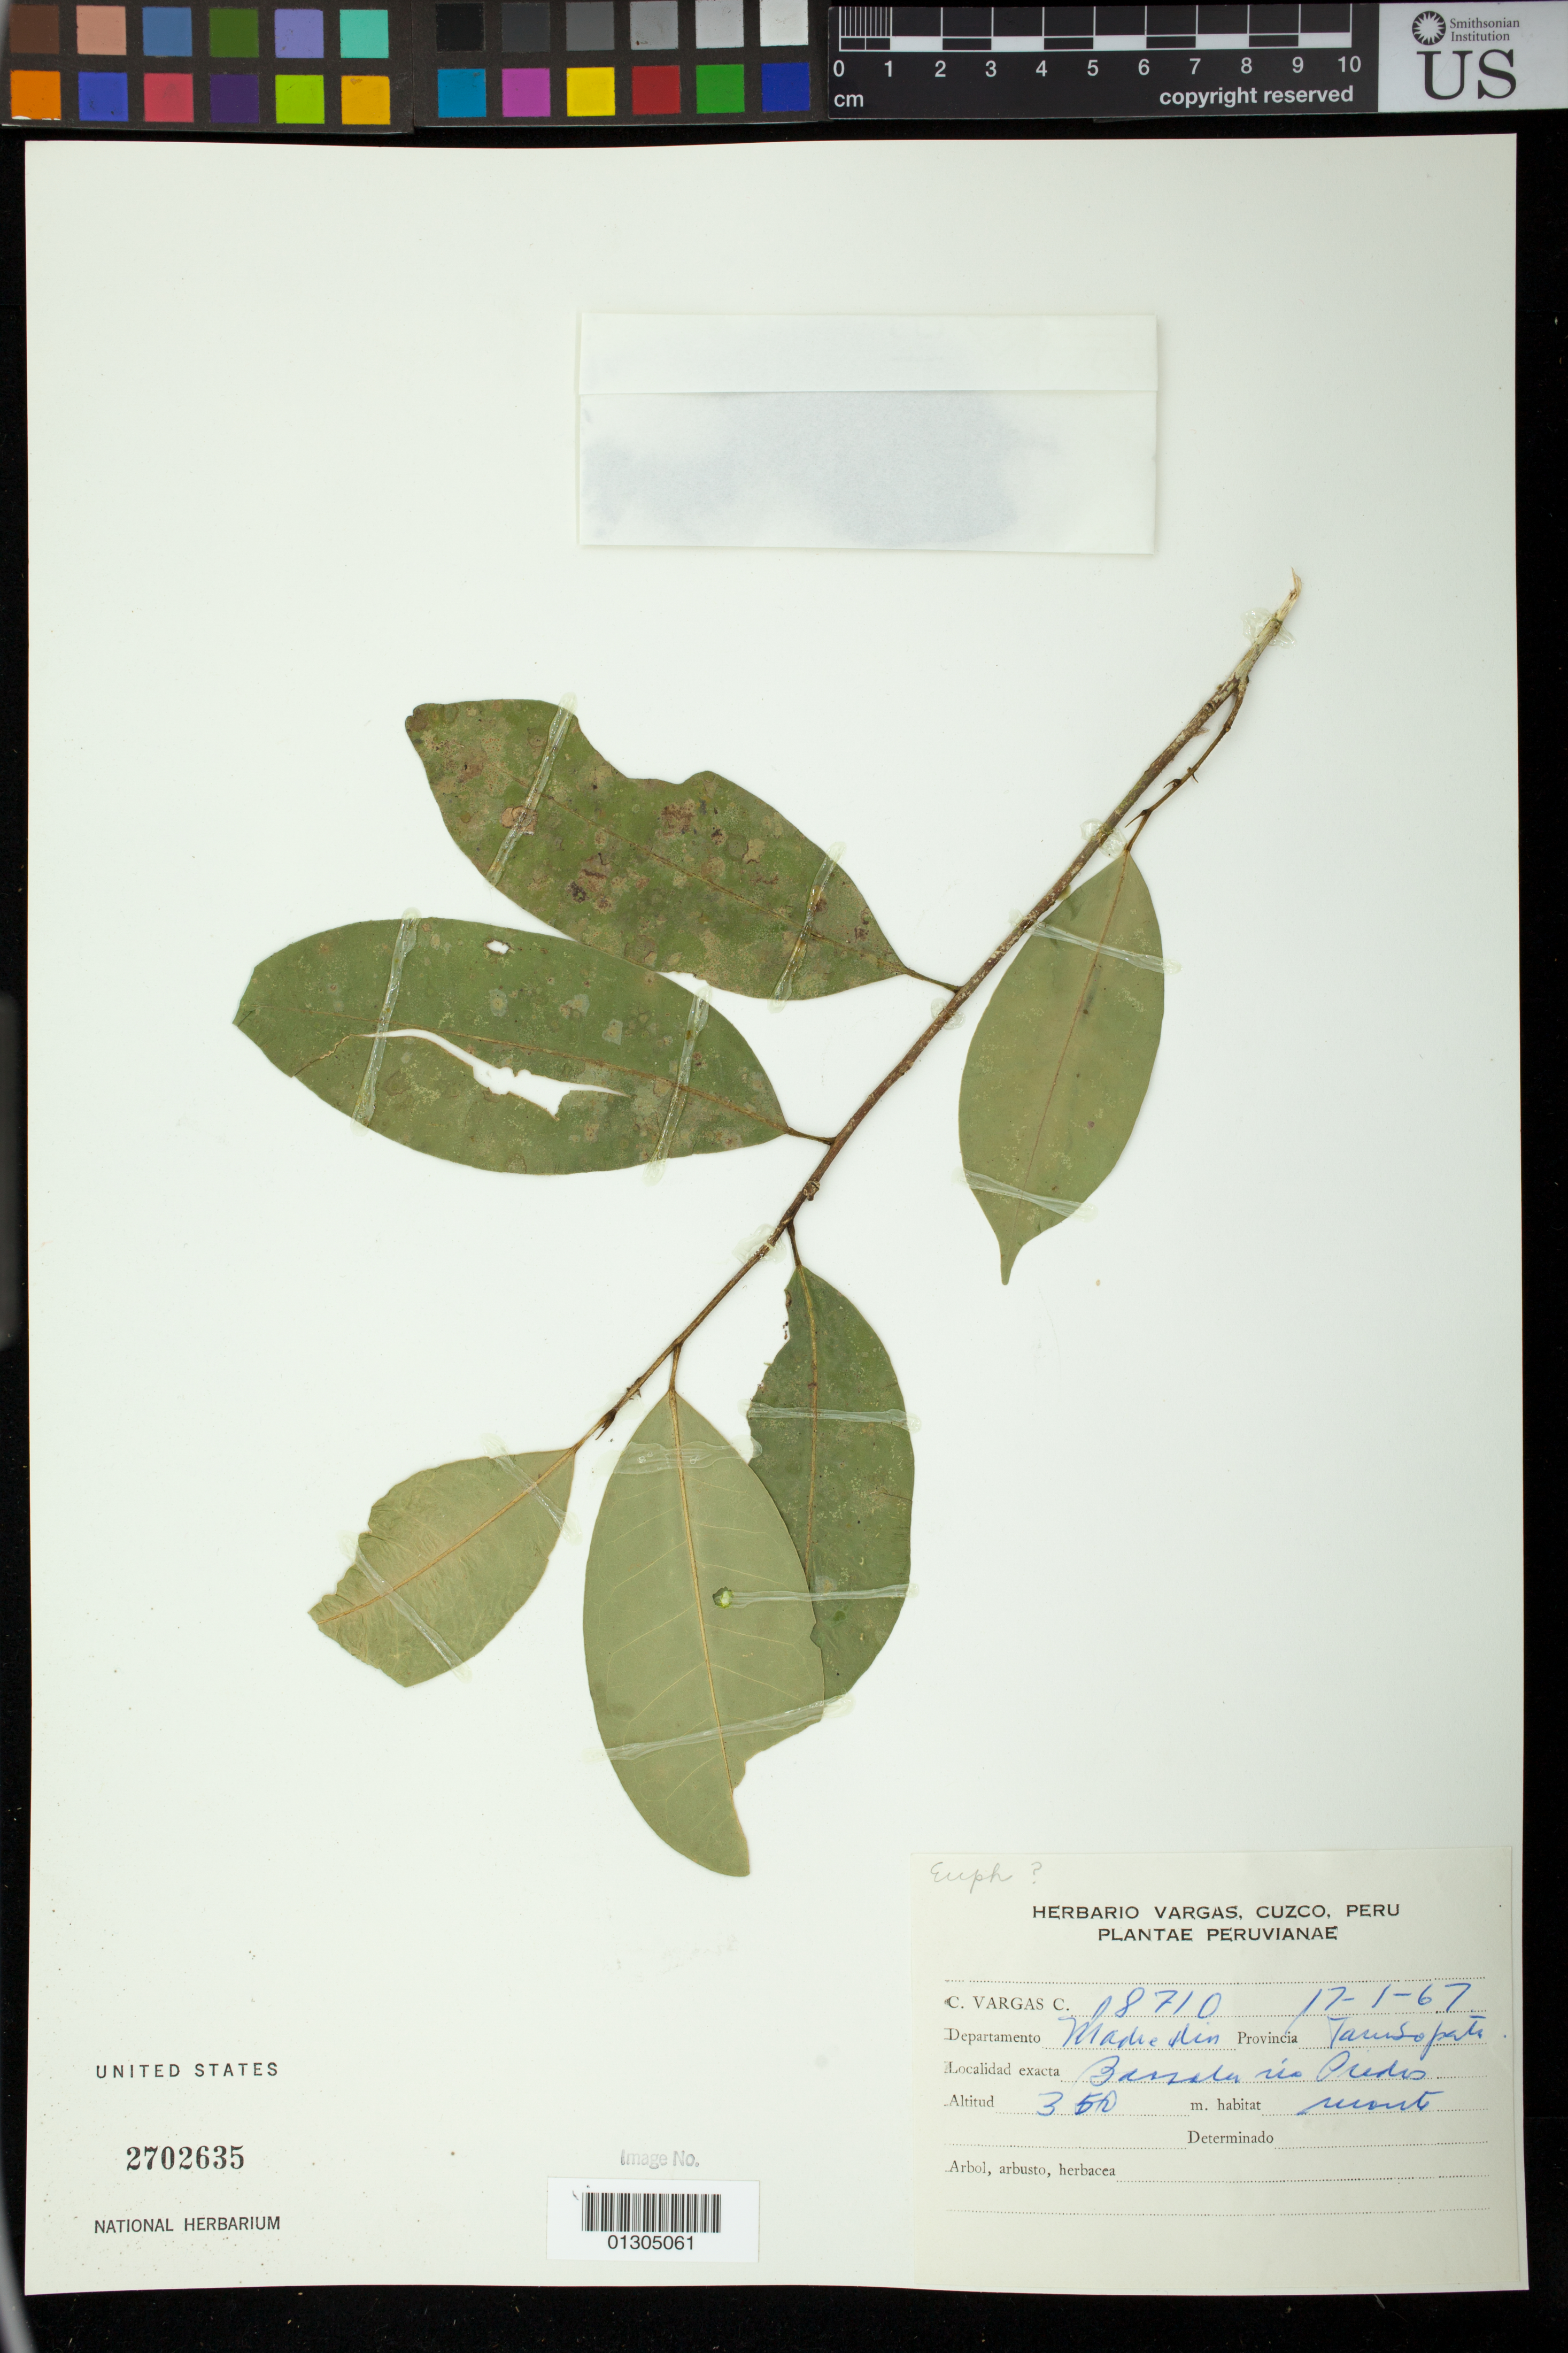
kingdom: Plantae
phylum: Tracheophyta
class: Magnoliopsida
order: Malpighiales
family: Euphorbiaceae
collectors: C. Vargas C.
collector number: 18710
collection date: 1967-01-17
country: Peru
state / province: Madre de Dios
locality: Tambopata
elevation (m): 350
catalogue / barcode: US 2702635